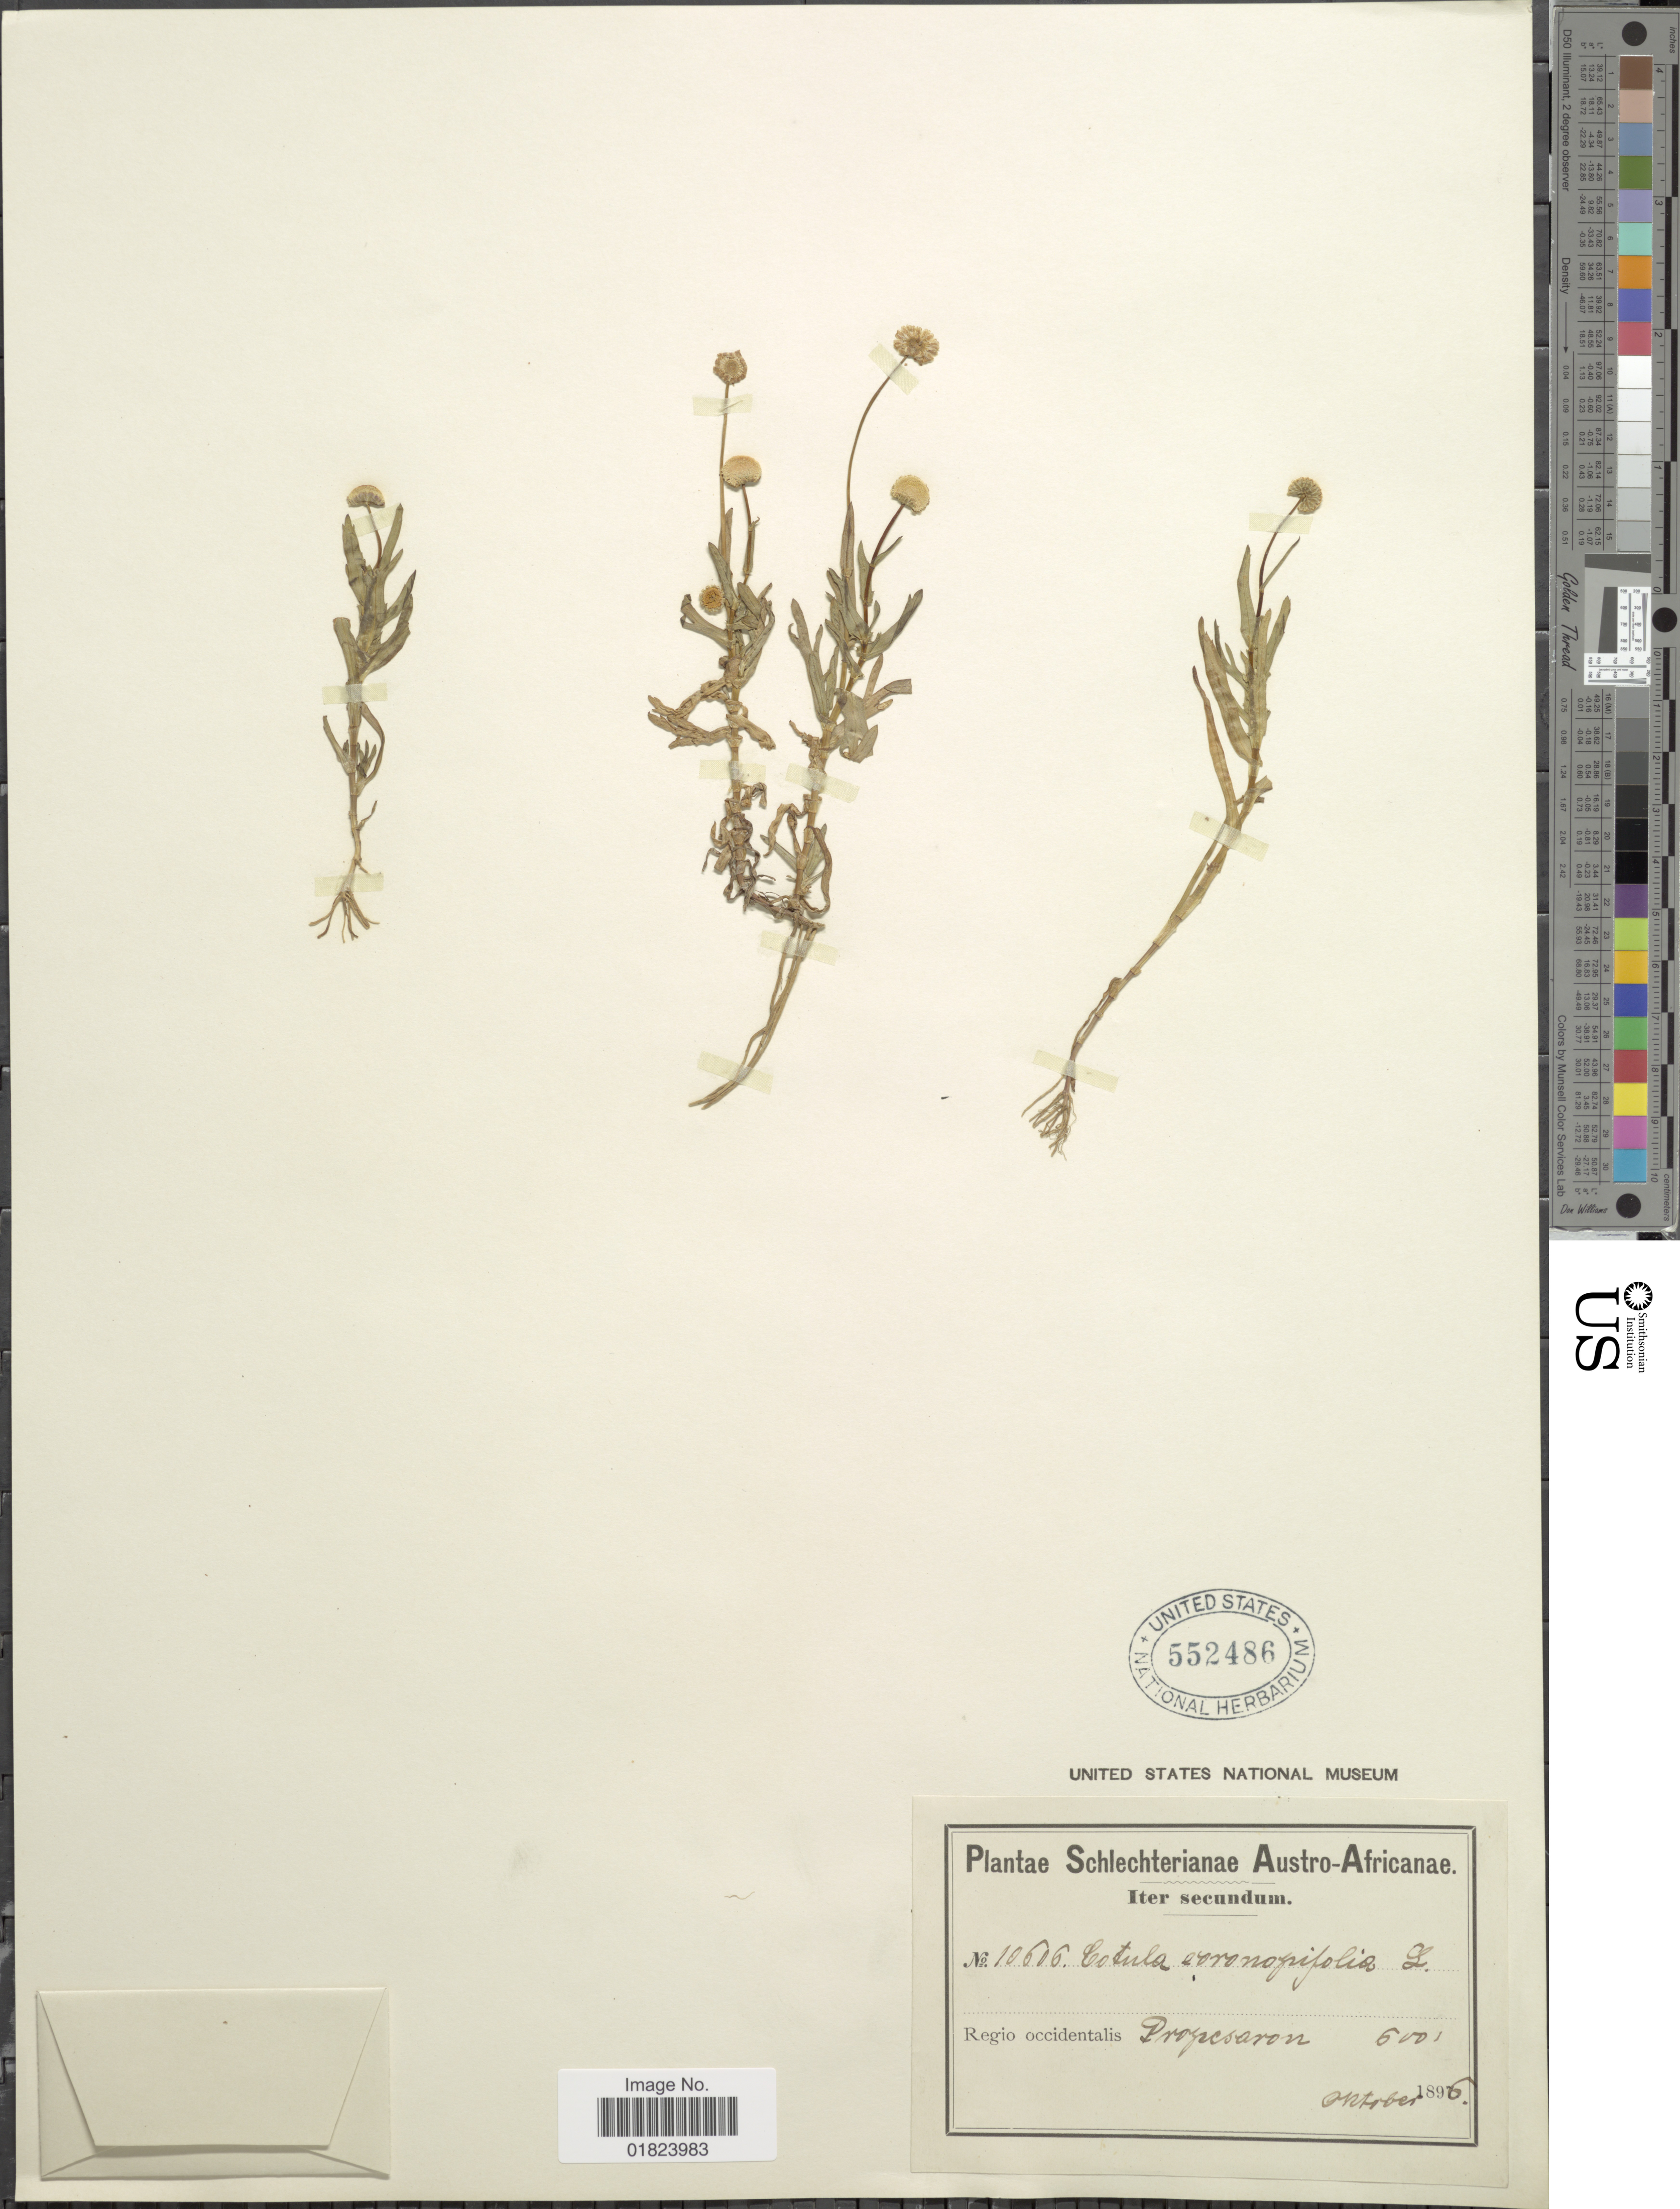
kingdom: Plantae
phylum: Tracheophyta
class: Magnoliopsida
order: Asterales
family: Asteraceae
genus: Cotula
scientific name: Cotula coronopifolia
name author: L.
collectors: Schlechter, --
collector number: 10606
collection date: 1896-10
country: South Africa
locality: Austro-Africanae, Iter secundum, Regio occidentalis Prope Saron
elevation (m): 183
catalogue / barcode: US 552486